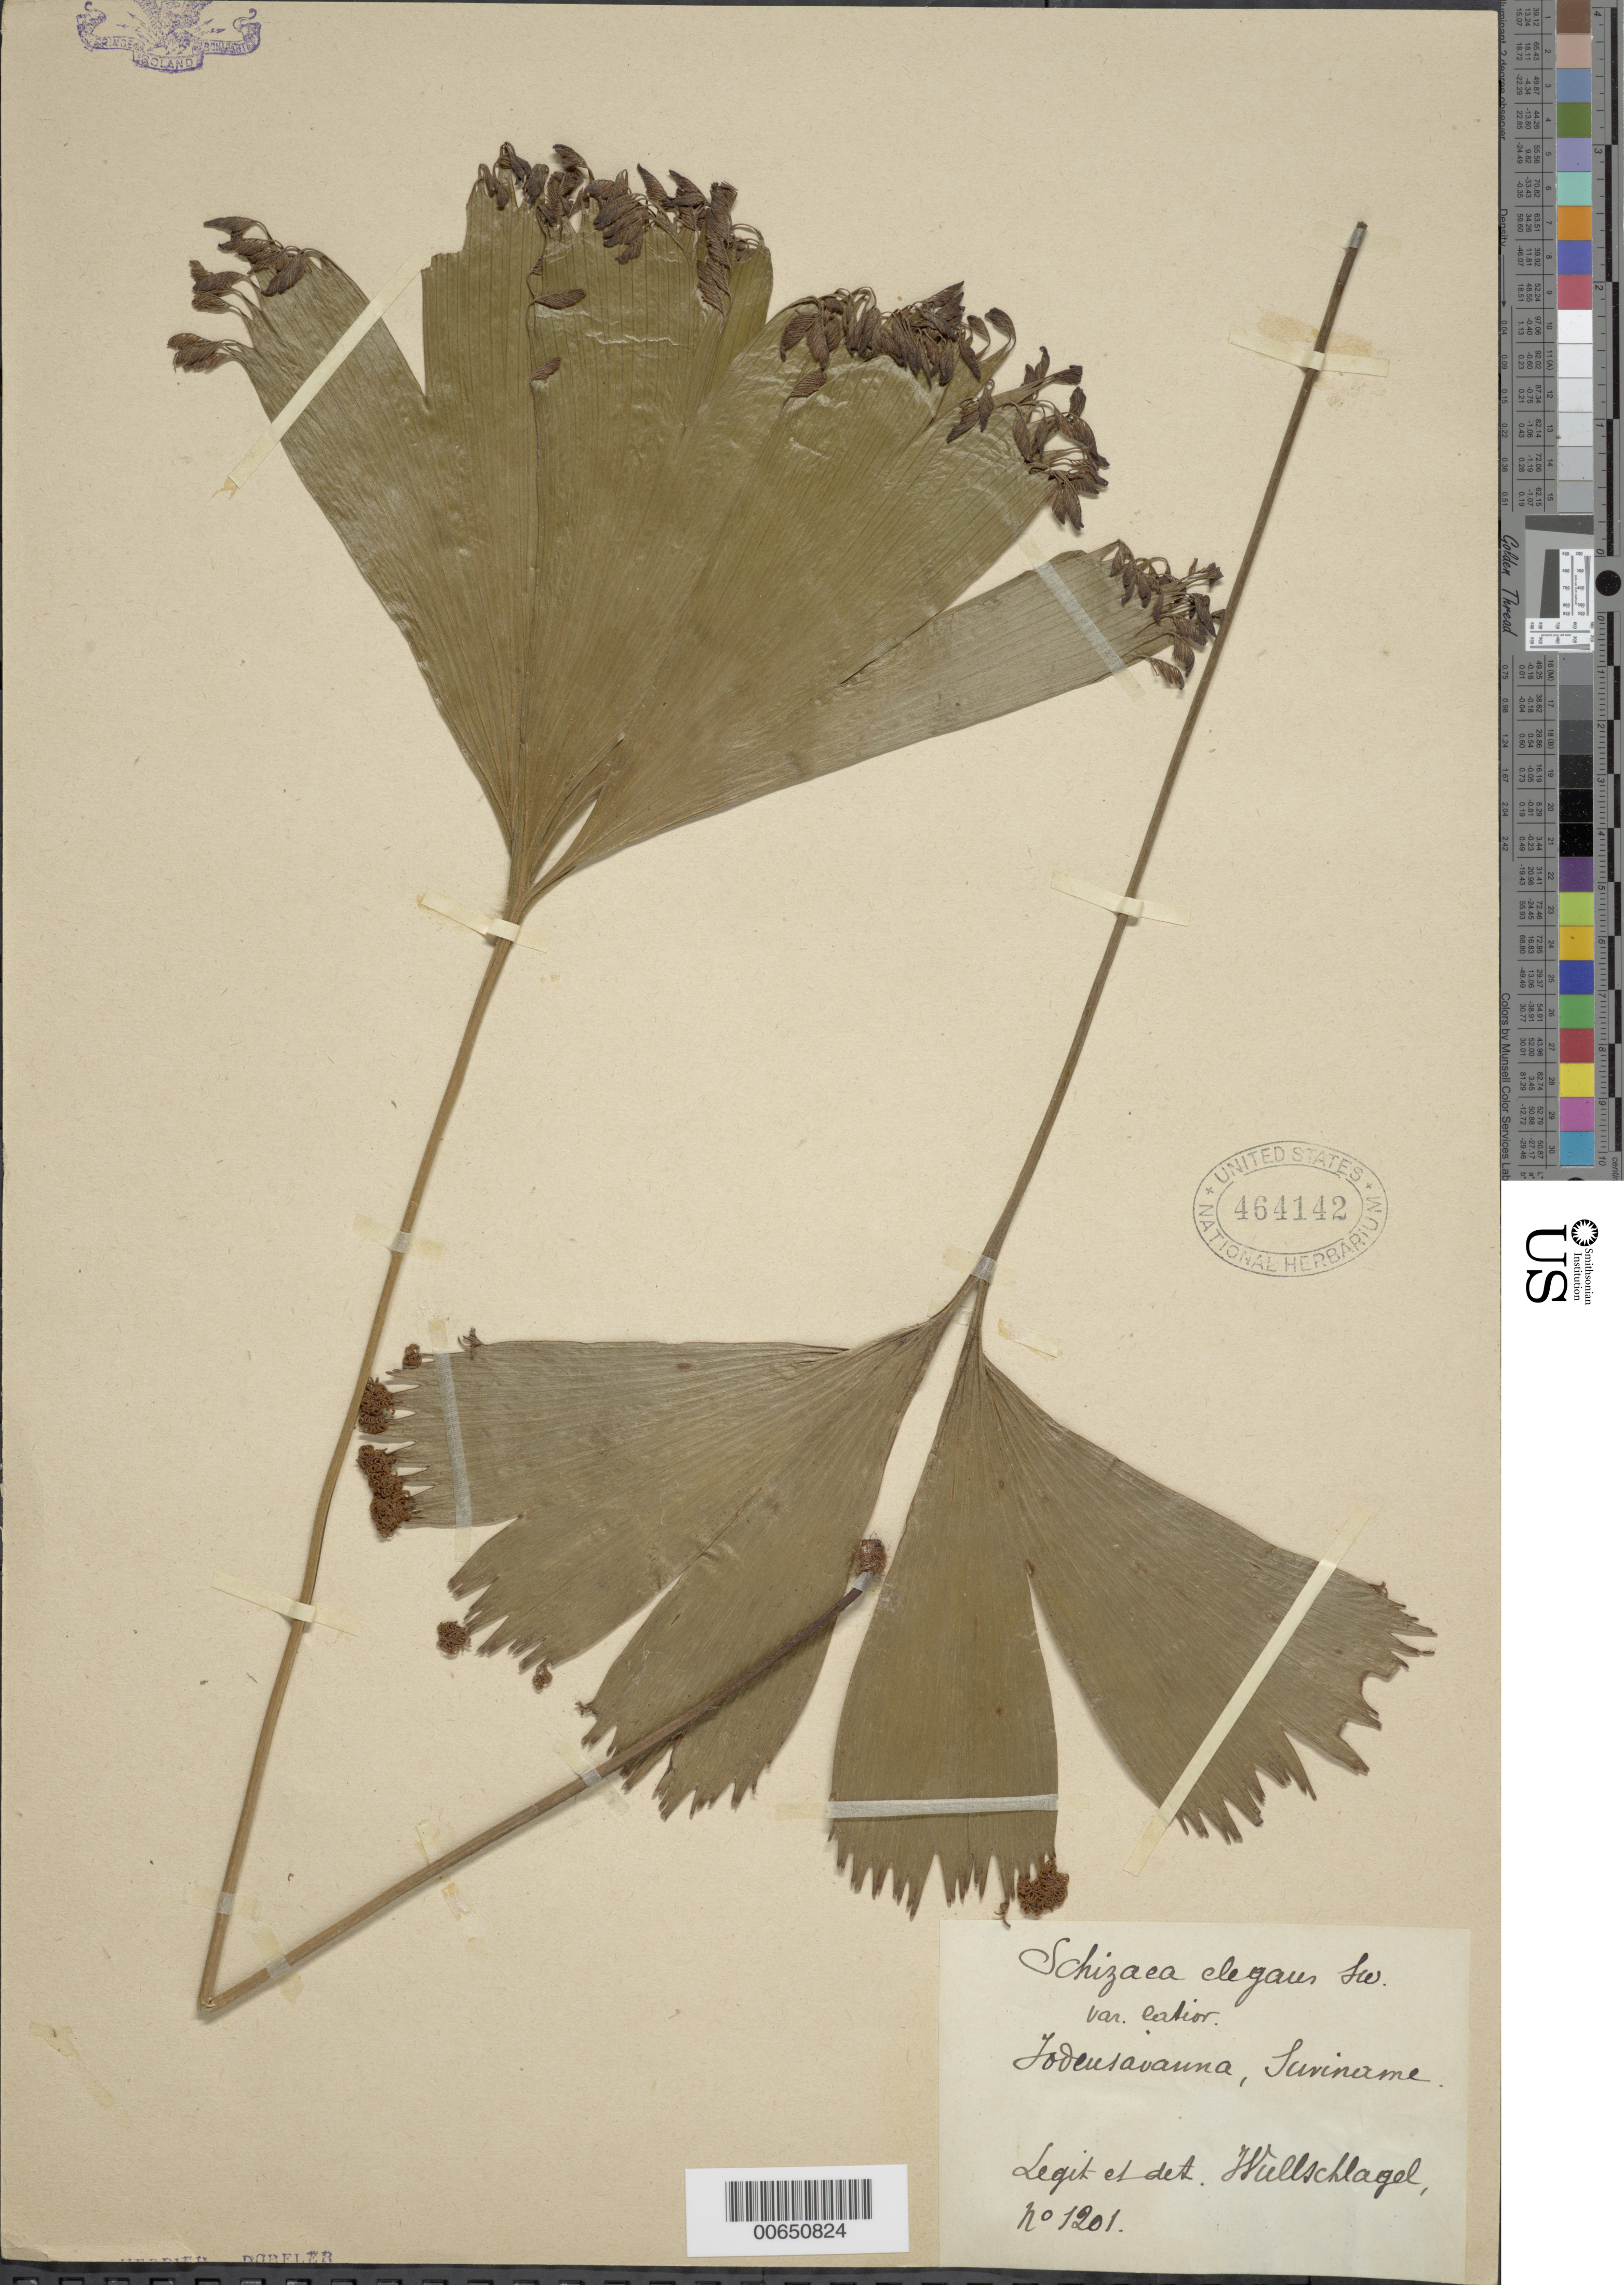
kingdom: Plantae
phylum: Tracheophyta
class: Polypodiopsida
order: Schizaeales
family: Schizaeaceae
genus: Schizaea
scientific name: Schizaea elegans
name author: (Vahl) Sw.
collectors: H. Wullschlägel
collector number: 1201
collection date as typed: s.d.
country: Suriname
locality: Todensavanna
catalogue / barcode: US 464142